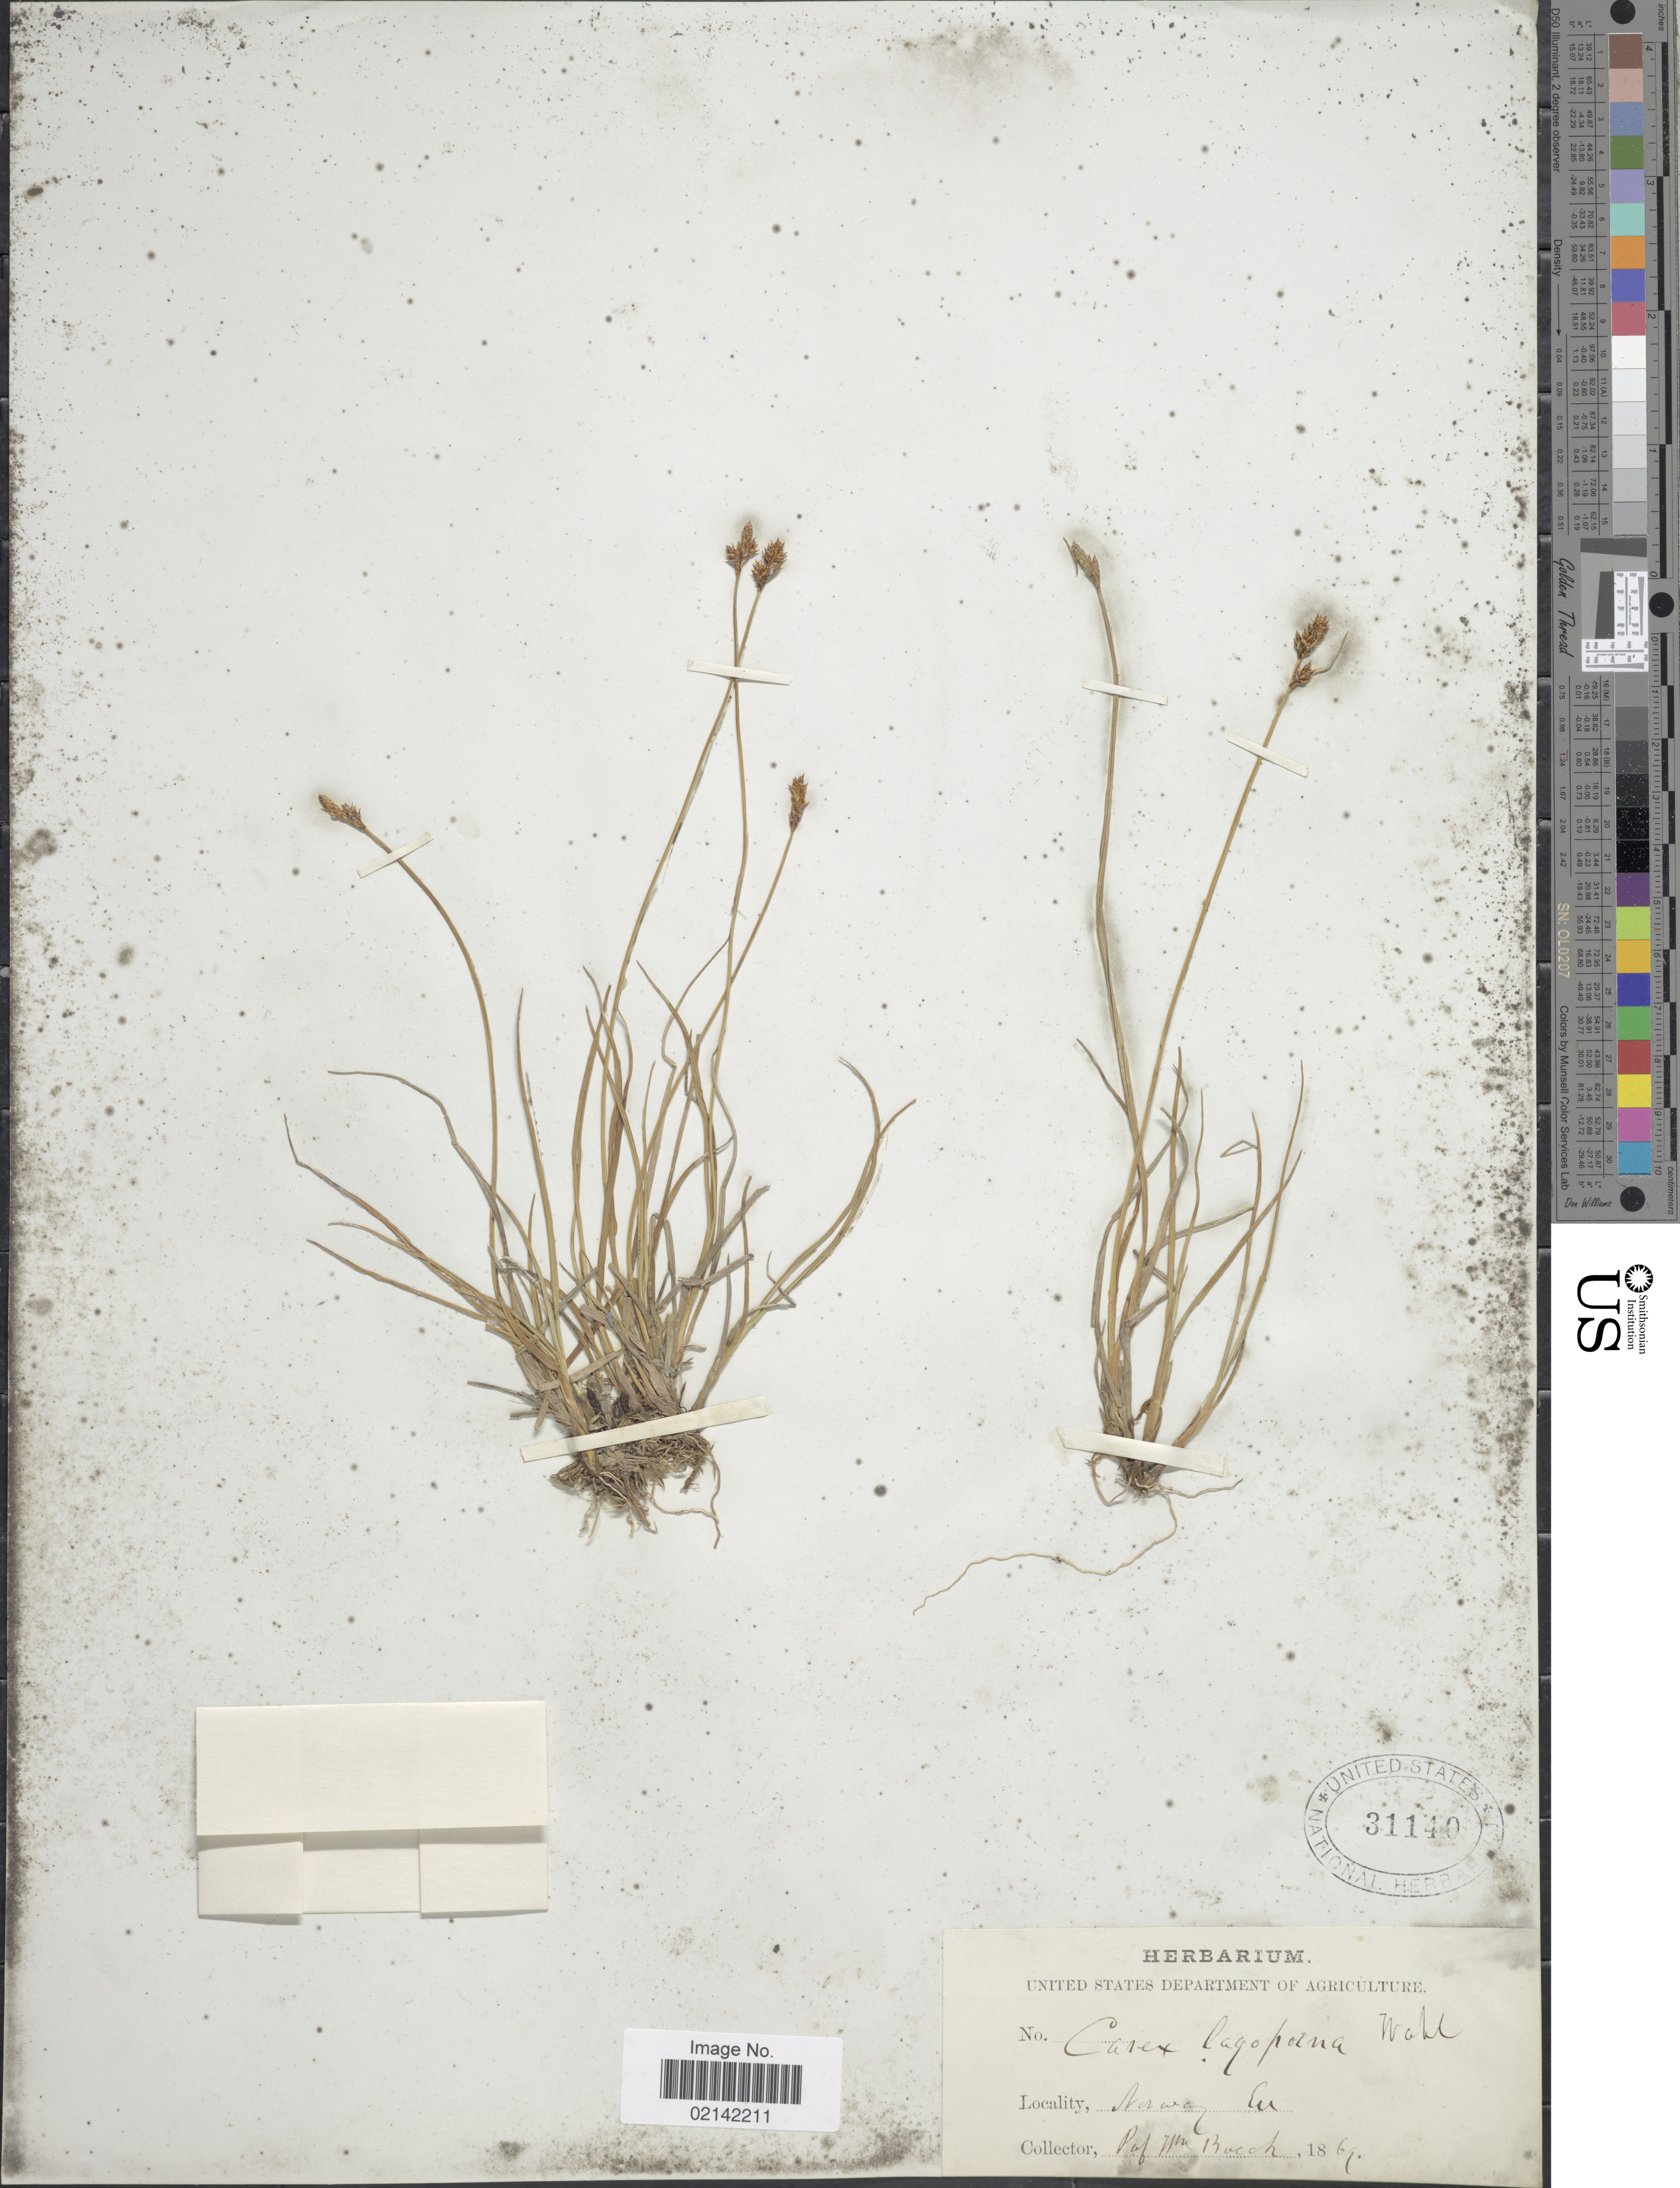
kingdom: Plantae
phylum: Tracheophyta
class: Liliopsida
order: Poales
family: Cyperaceae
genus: Carex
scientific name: Carex lachenalii subsp. lachenalii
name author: Schkuhr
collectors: W. Boeck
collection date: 1869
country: Norway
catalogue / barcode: US 31140